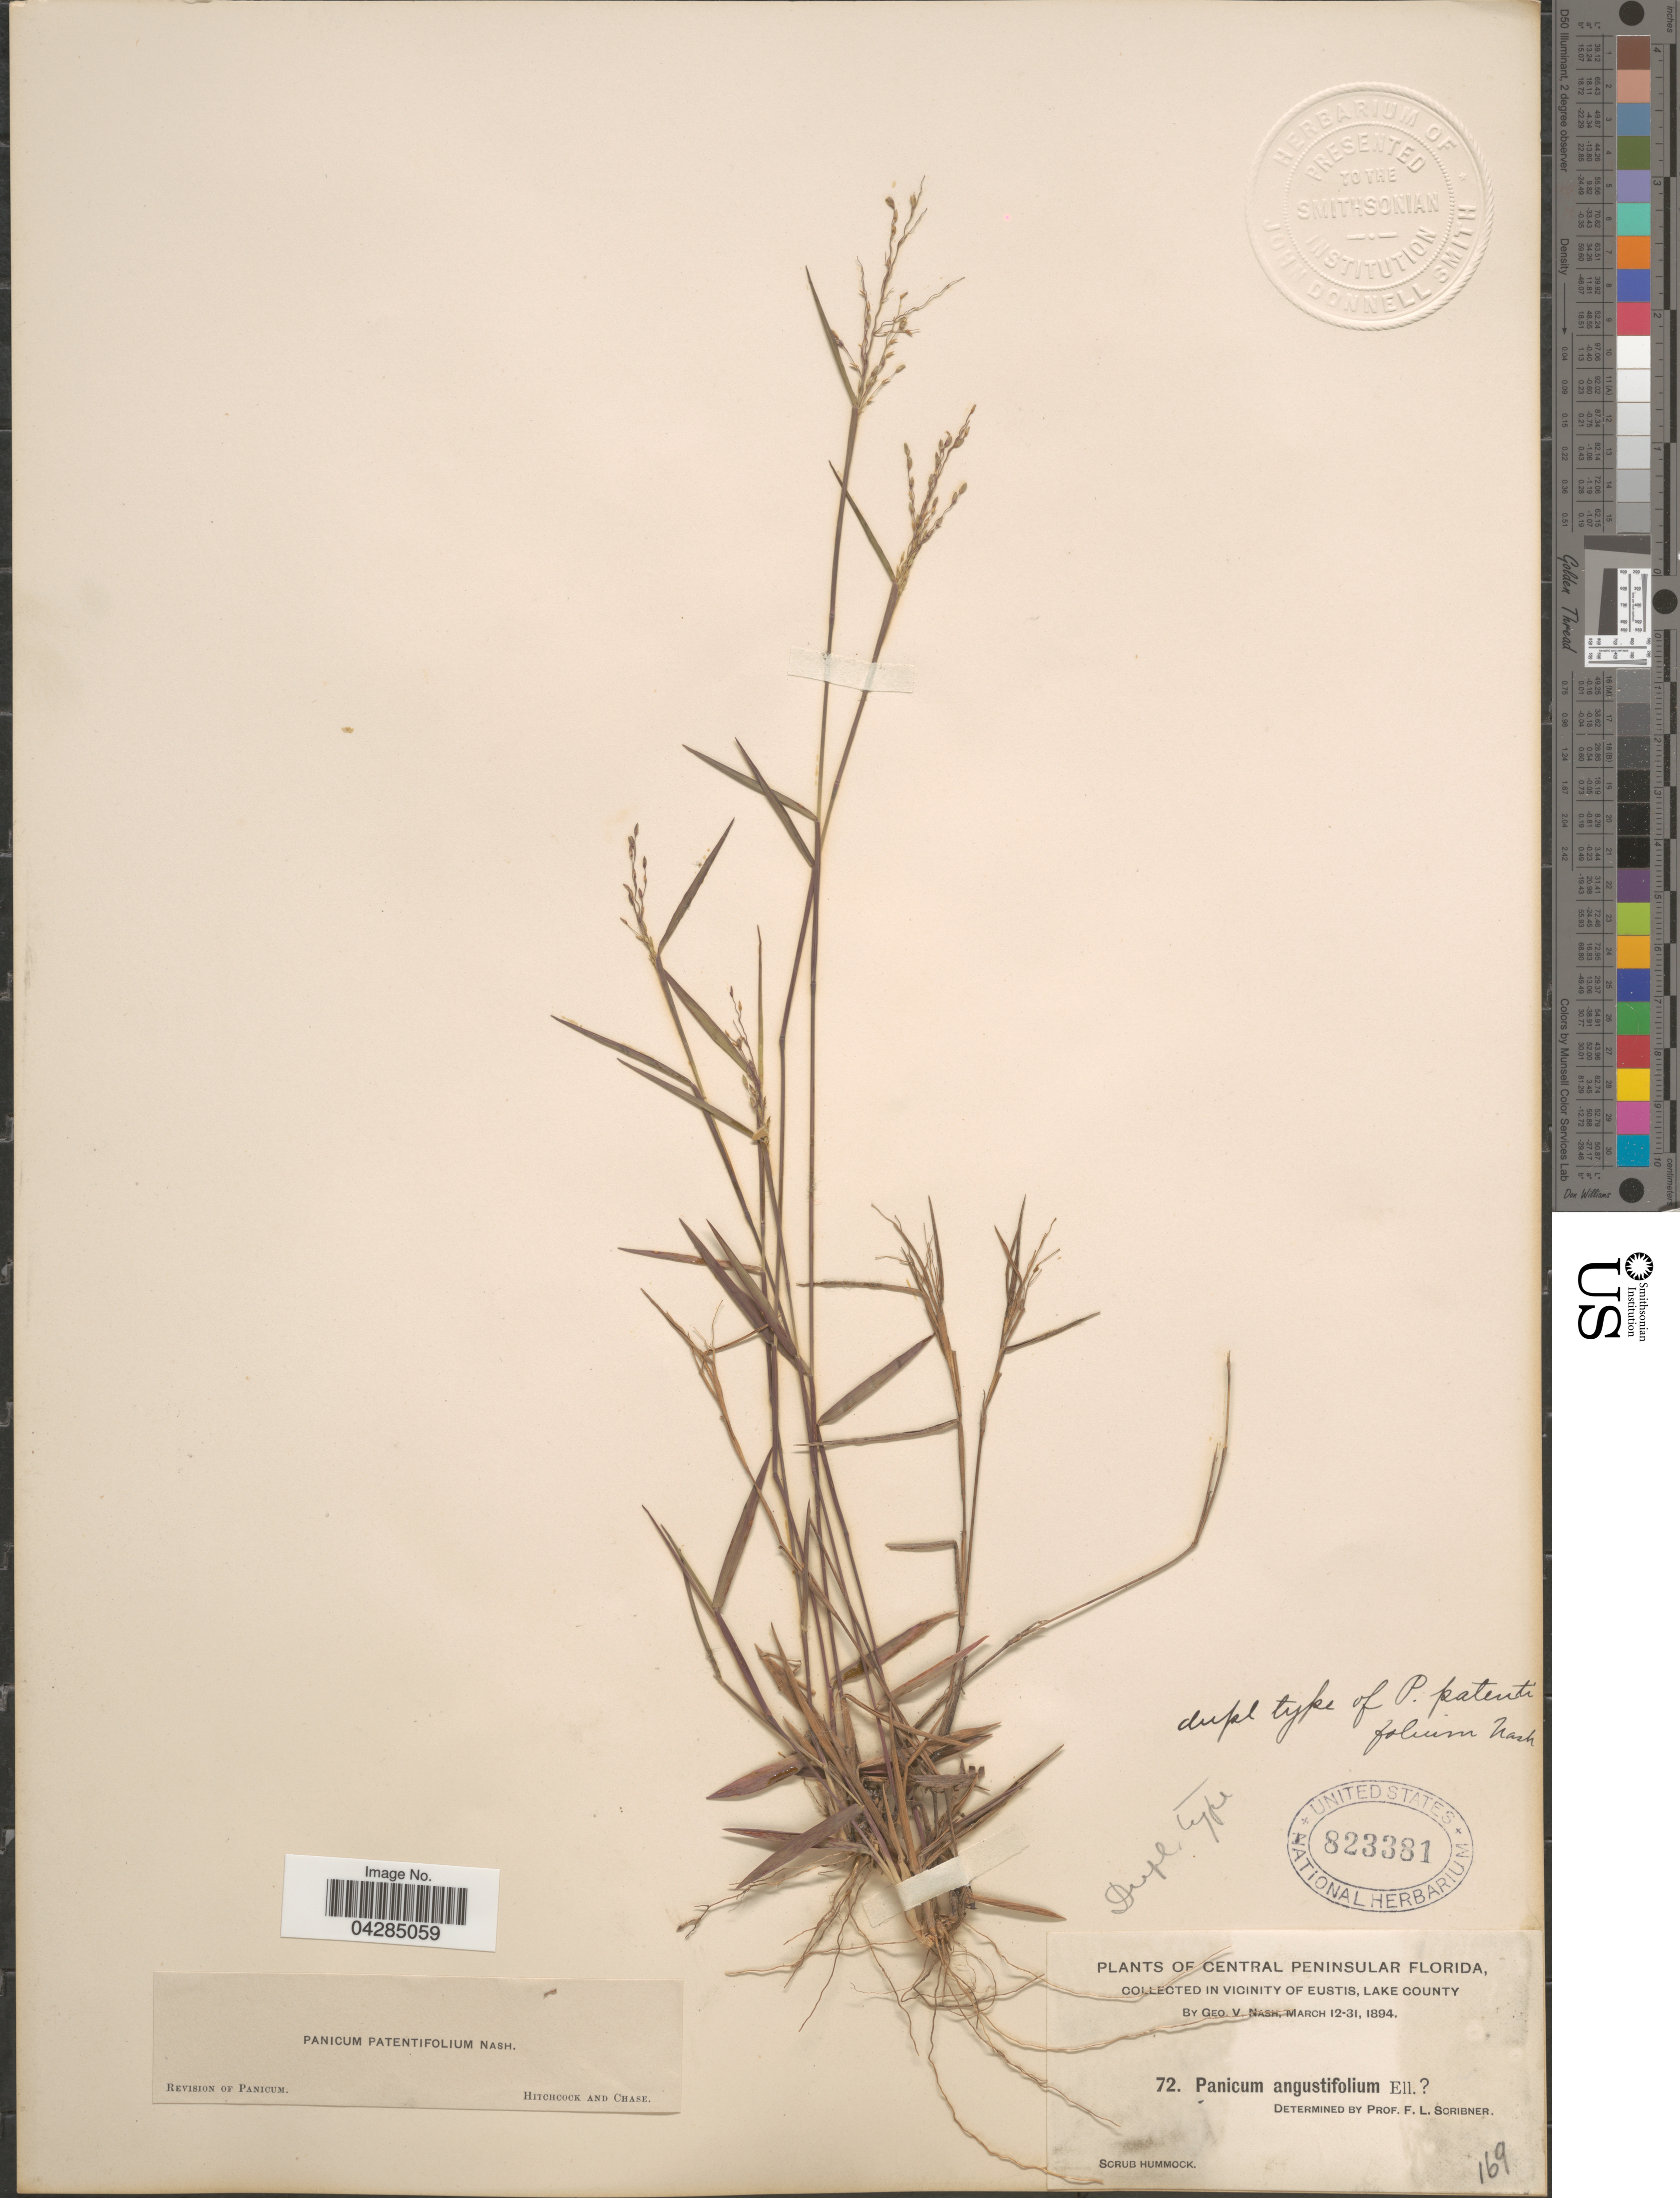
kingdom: Plantae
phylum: Tracheophyta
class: Liliopsida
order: Poales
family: Poaceae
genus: Dichanthelium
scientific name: Dichanthelium portoricense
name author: (Desv. ex Ham.) B.F. Hansen & Wunderlin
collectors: G. V. Nash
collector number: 72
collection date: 1894-03-12/1894-03-31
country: United States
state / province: Florida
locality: Central Peninsular Florida, in vicinity of Eustis, Lake County.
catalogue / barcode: US 823381